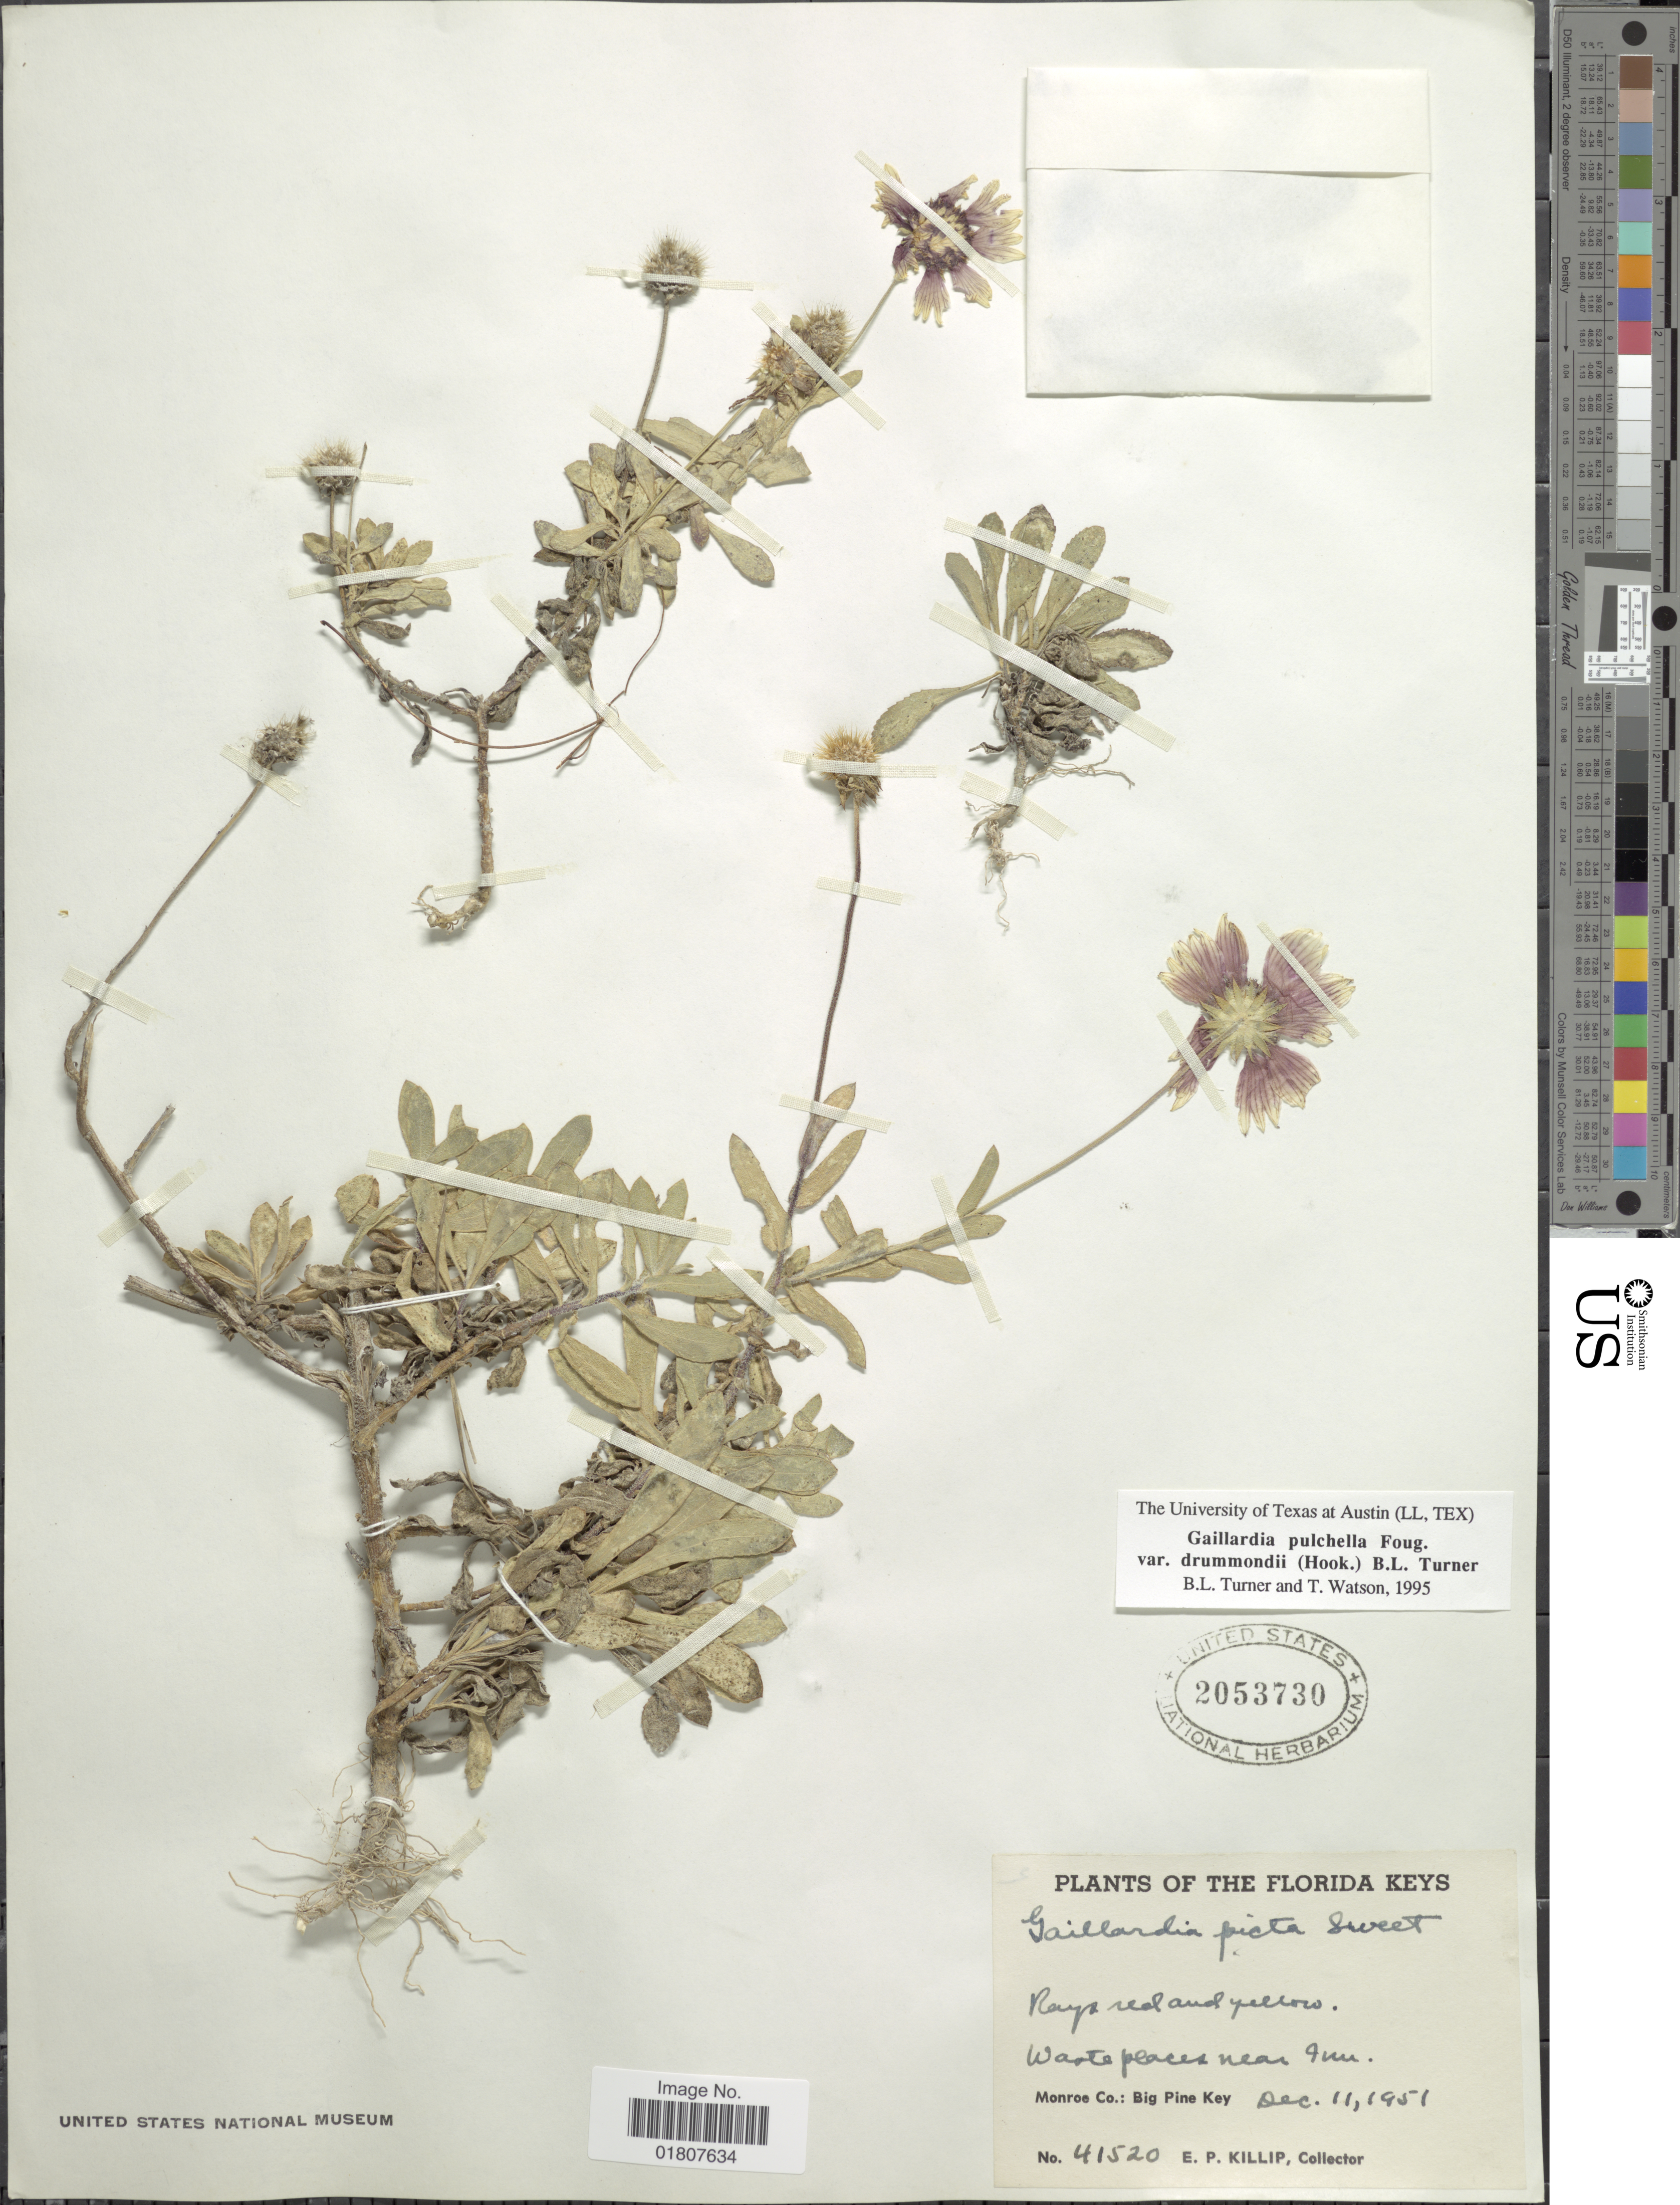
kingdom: Plantae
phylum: Tracheophyta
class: Magnoliopsida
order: Asterales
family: Asteraceae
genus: Gaillardia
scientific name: Gaillardia pulchella var. drummondii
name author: (Hook.) B.L. Turner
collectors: E. P. Killip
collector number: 41520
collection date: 1951-12-11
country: United States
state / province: Florida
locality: Waste places near Inn. Monroe Co.: Big Pine Key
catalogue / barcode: US 2053730